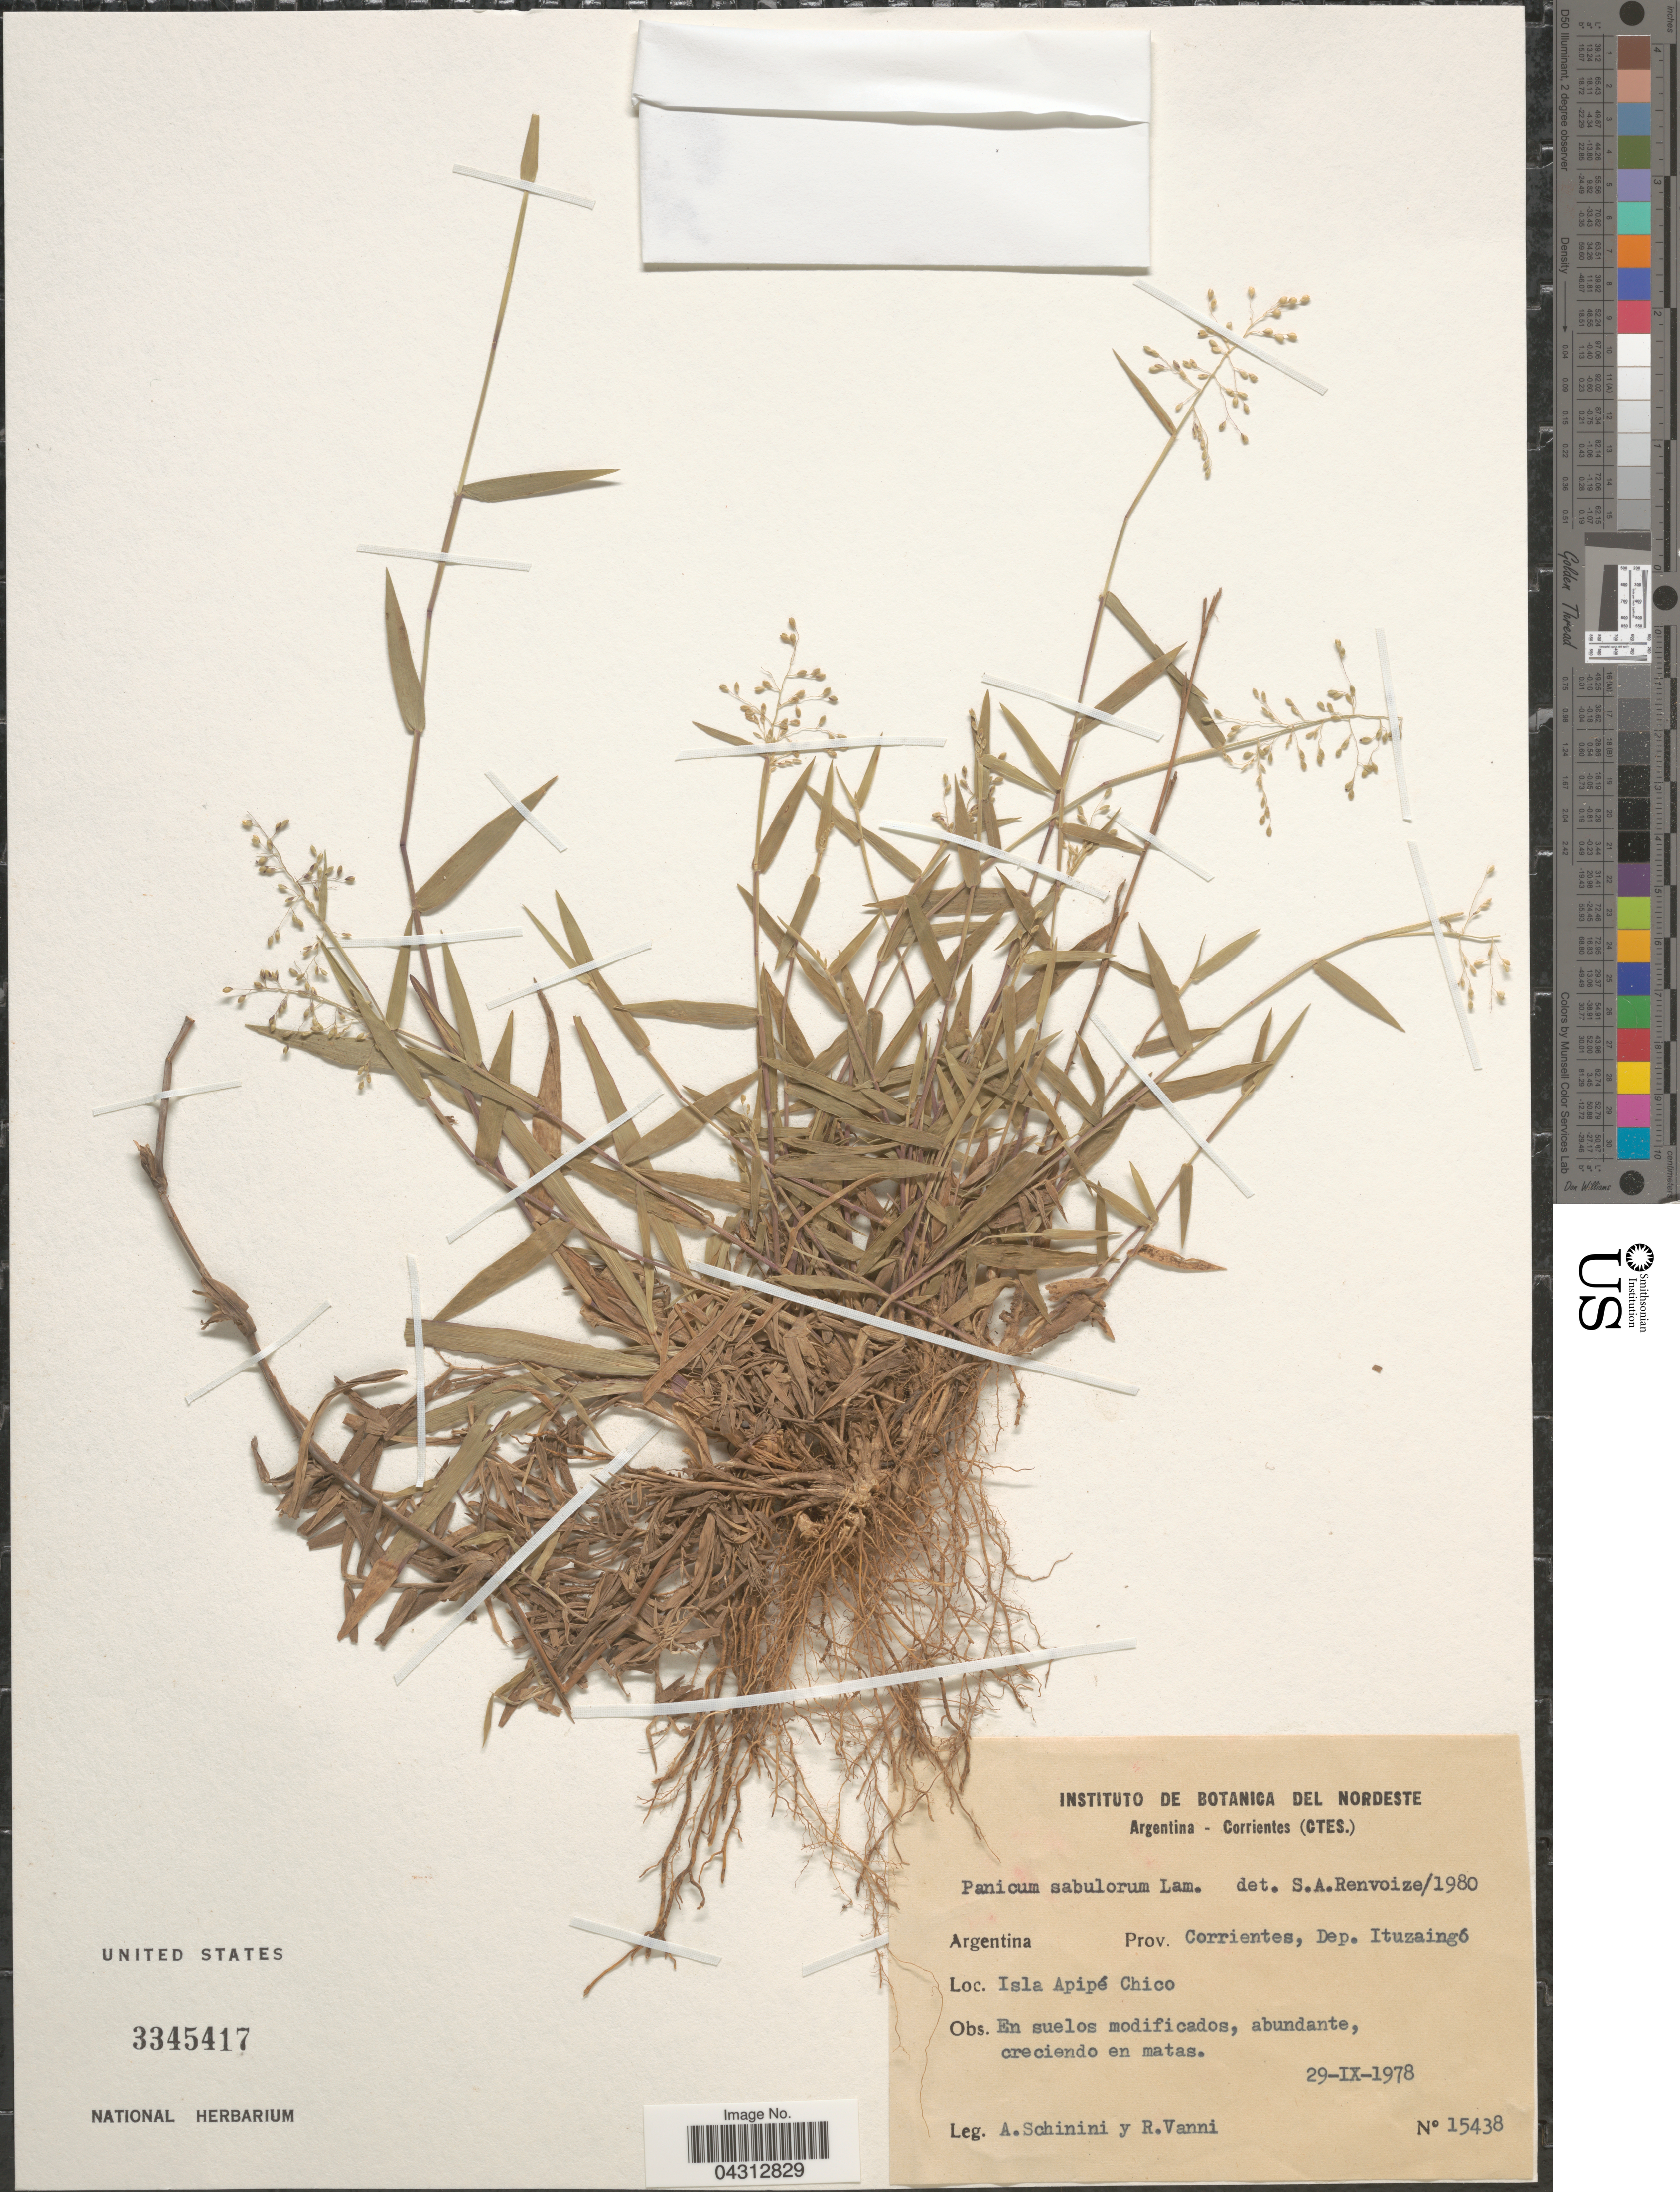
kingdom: Plantae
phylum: Tracheophyta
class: Liliopsida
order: Poales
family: Poaceae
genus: Dichanthelium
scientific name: Dichanthelium sabulorum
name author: (Lam.) Gould & C.A. Clark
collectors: A. Schinini & R. Vanni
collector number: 15438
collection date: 1978-09-29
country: Argentina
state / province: Corrientes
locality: Dep. Ituzaingó. Isla Apipé Chico.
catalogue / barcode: US 3345417